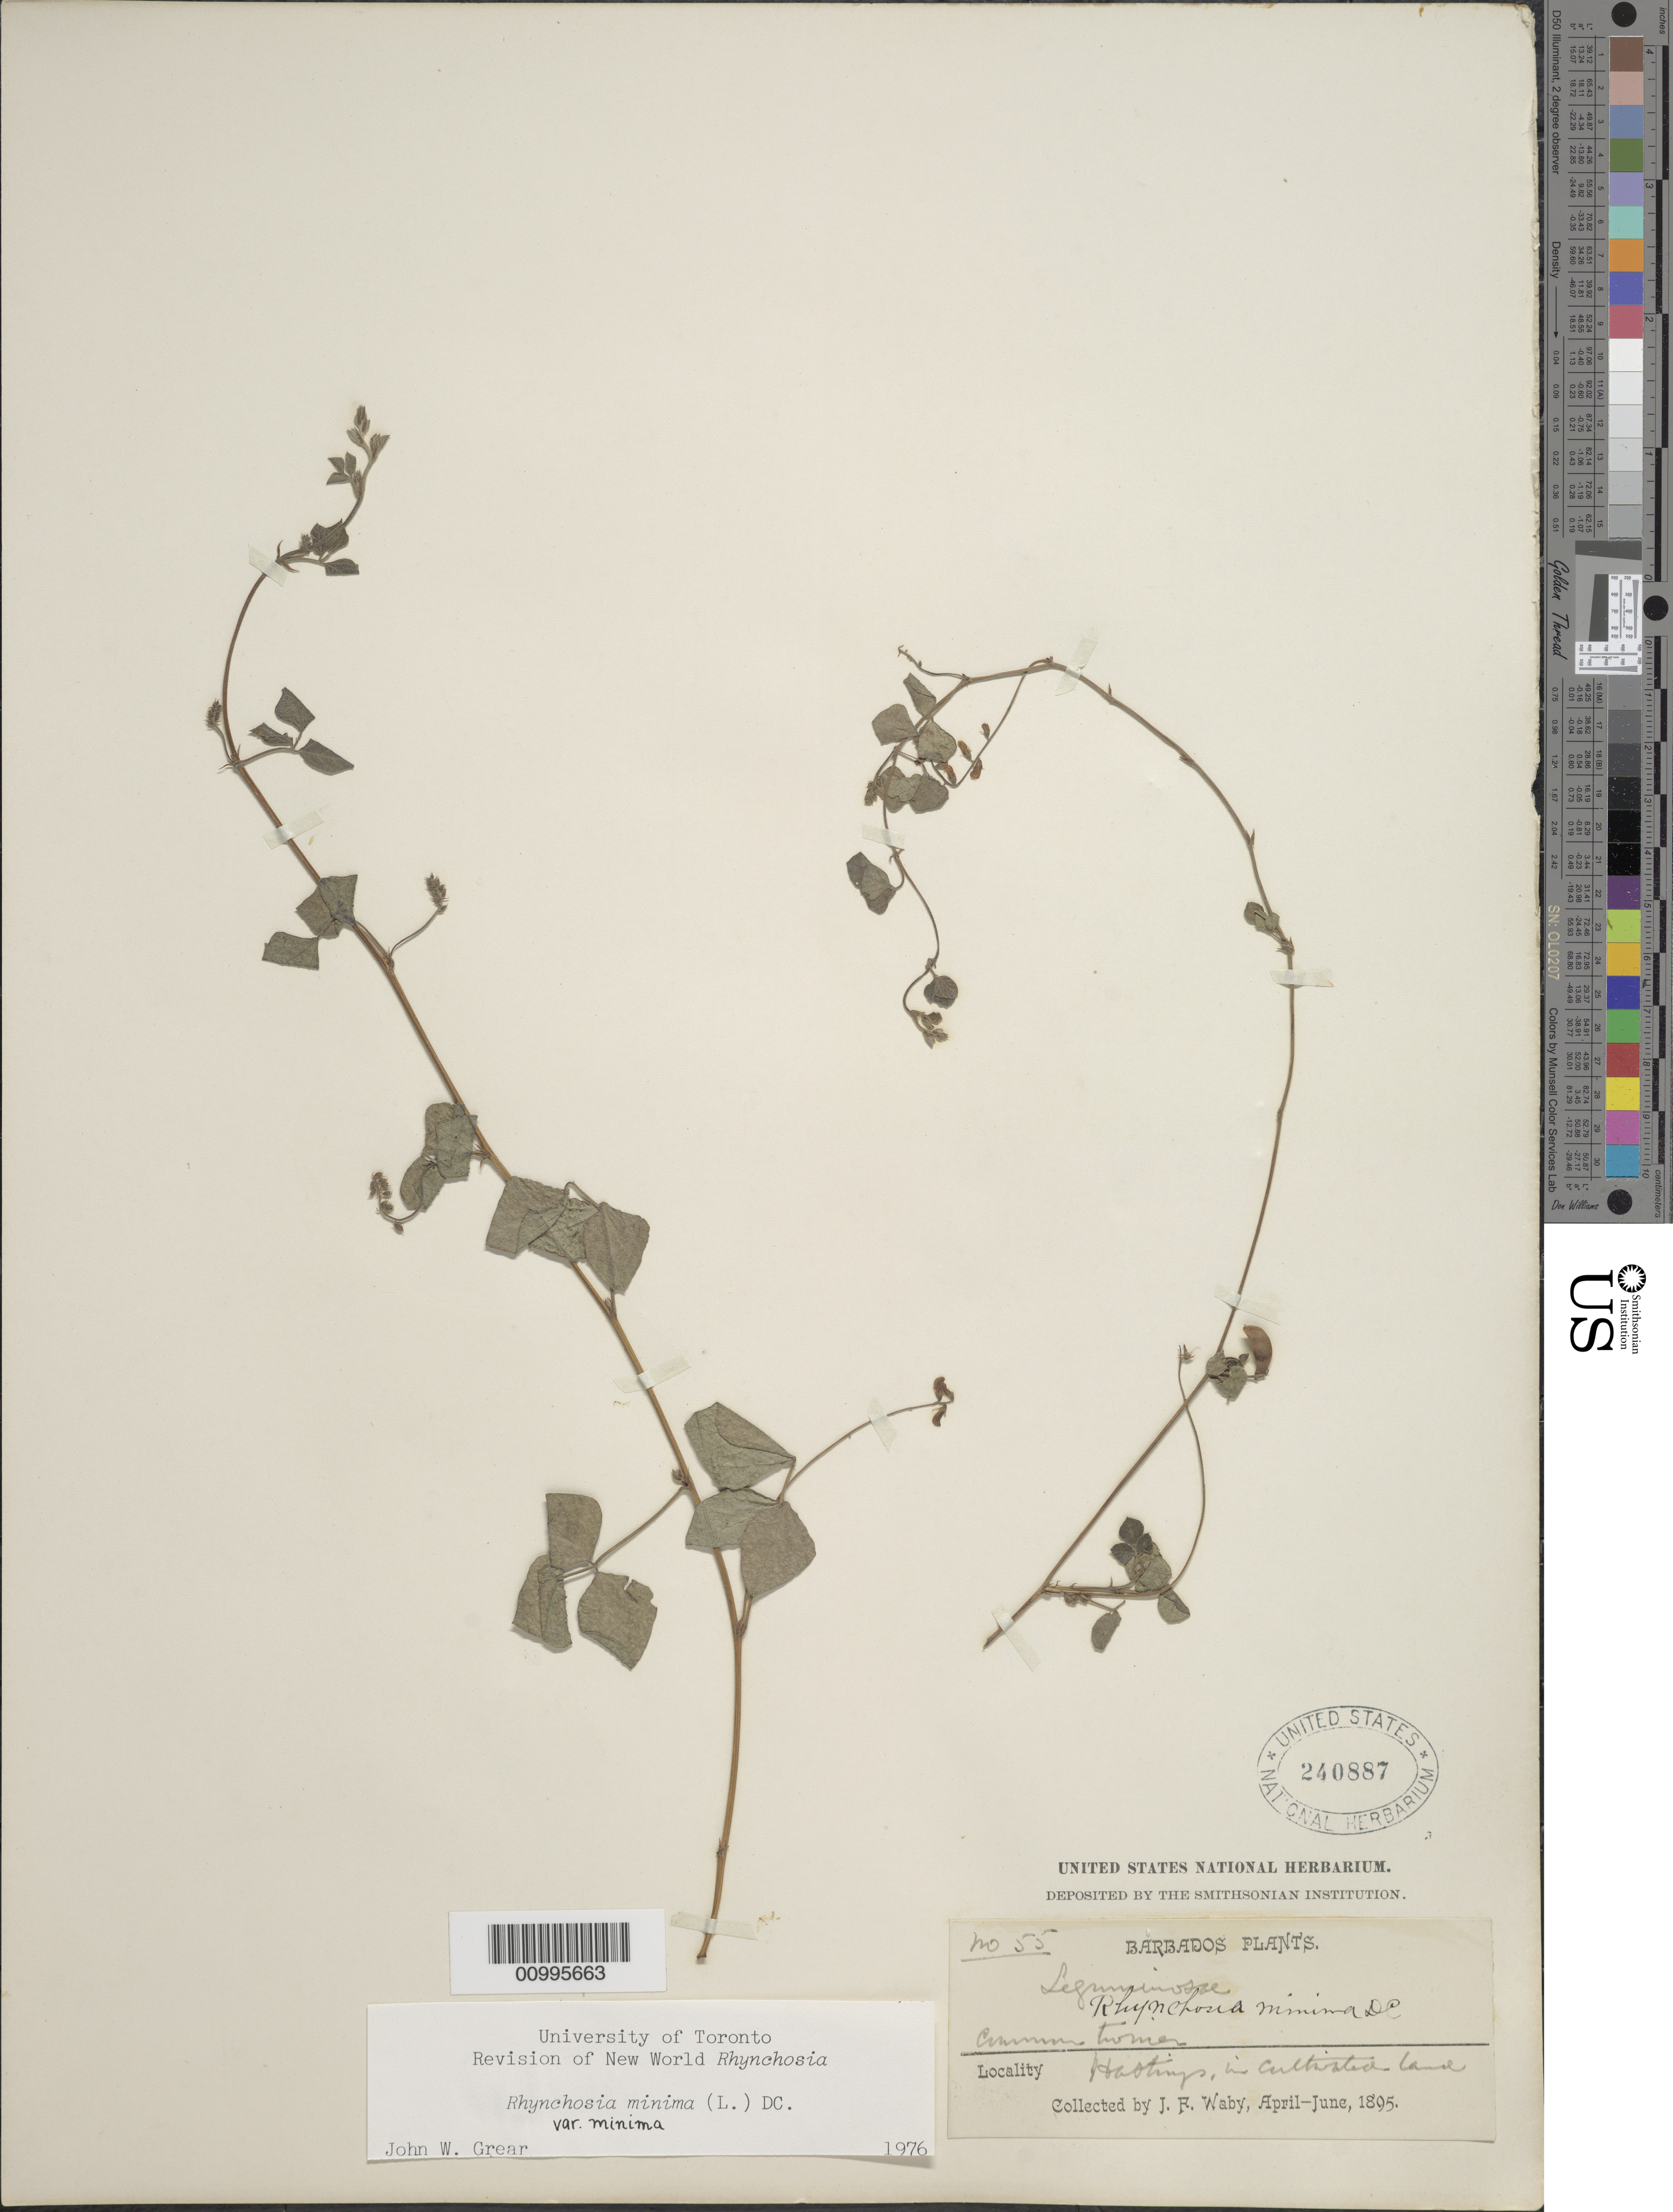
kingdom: Plantae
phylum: Tracheophyta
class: Magnoliopsida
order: Fabales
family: Fabaceae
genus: Rhynchosia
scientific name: Rhynchosia minima var. minima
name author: (L.) DC.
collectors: J. Waby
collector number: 55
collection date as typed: Apr 1895 to -- Jun 1895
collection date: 1895-04/1895-06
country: Barbados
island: Barbados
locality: Hastings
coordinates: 0 N, 0 E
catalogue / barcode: US 240887